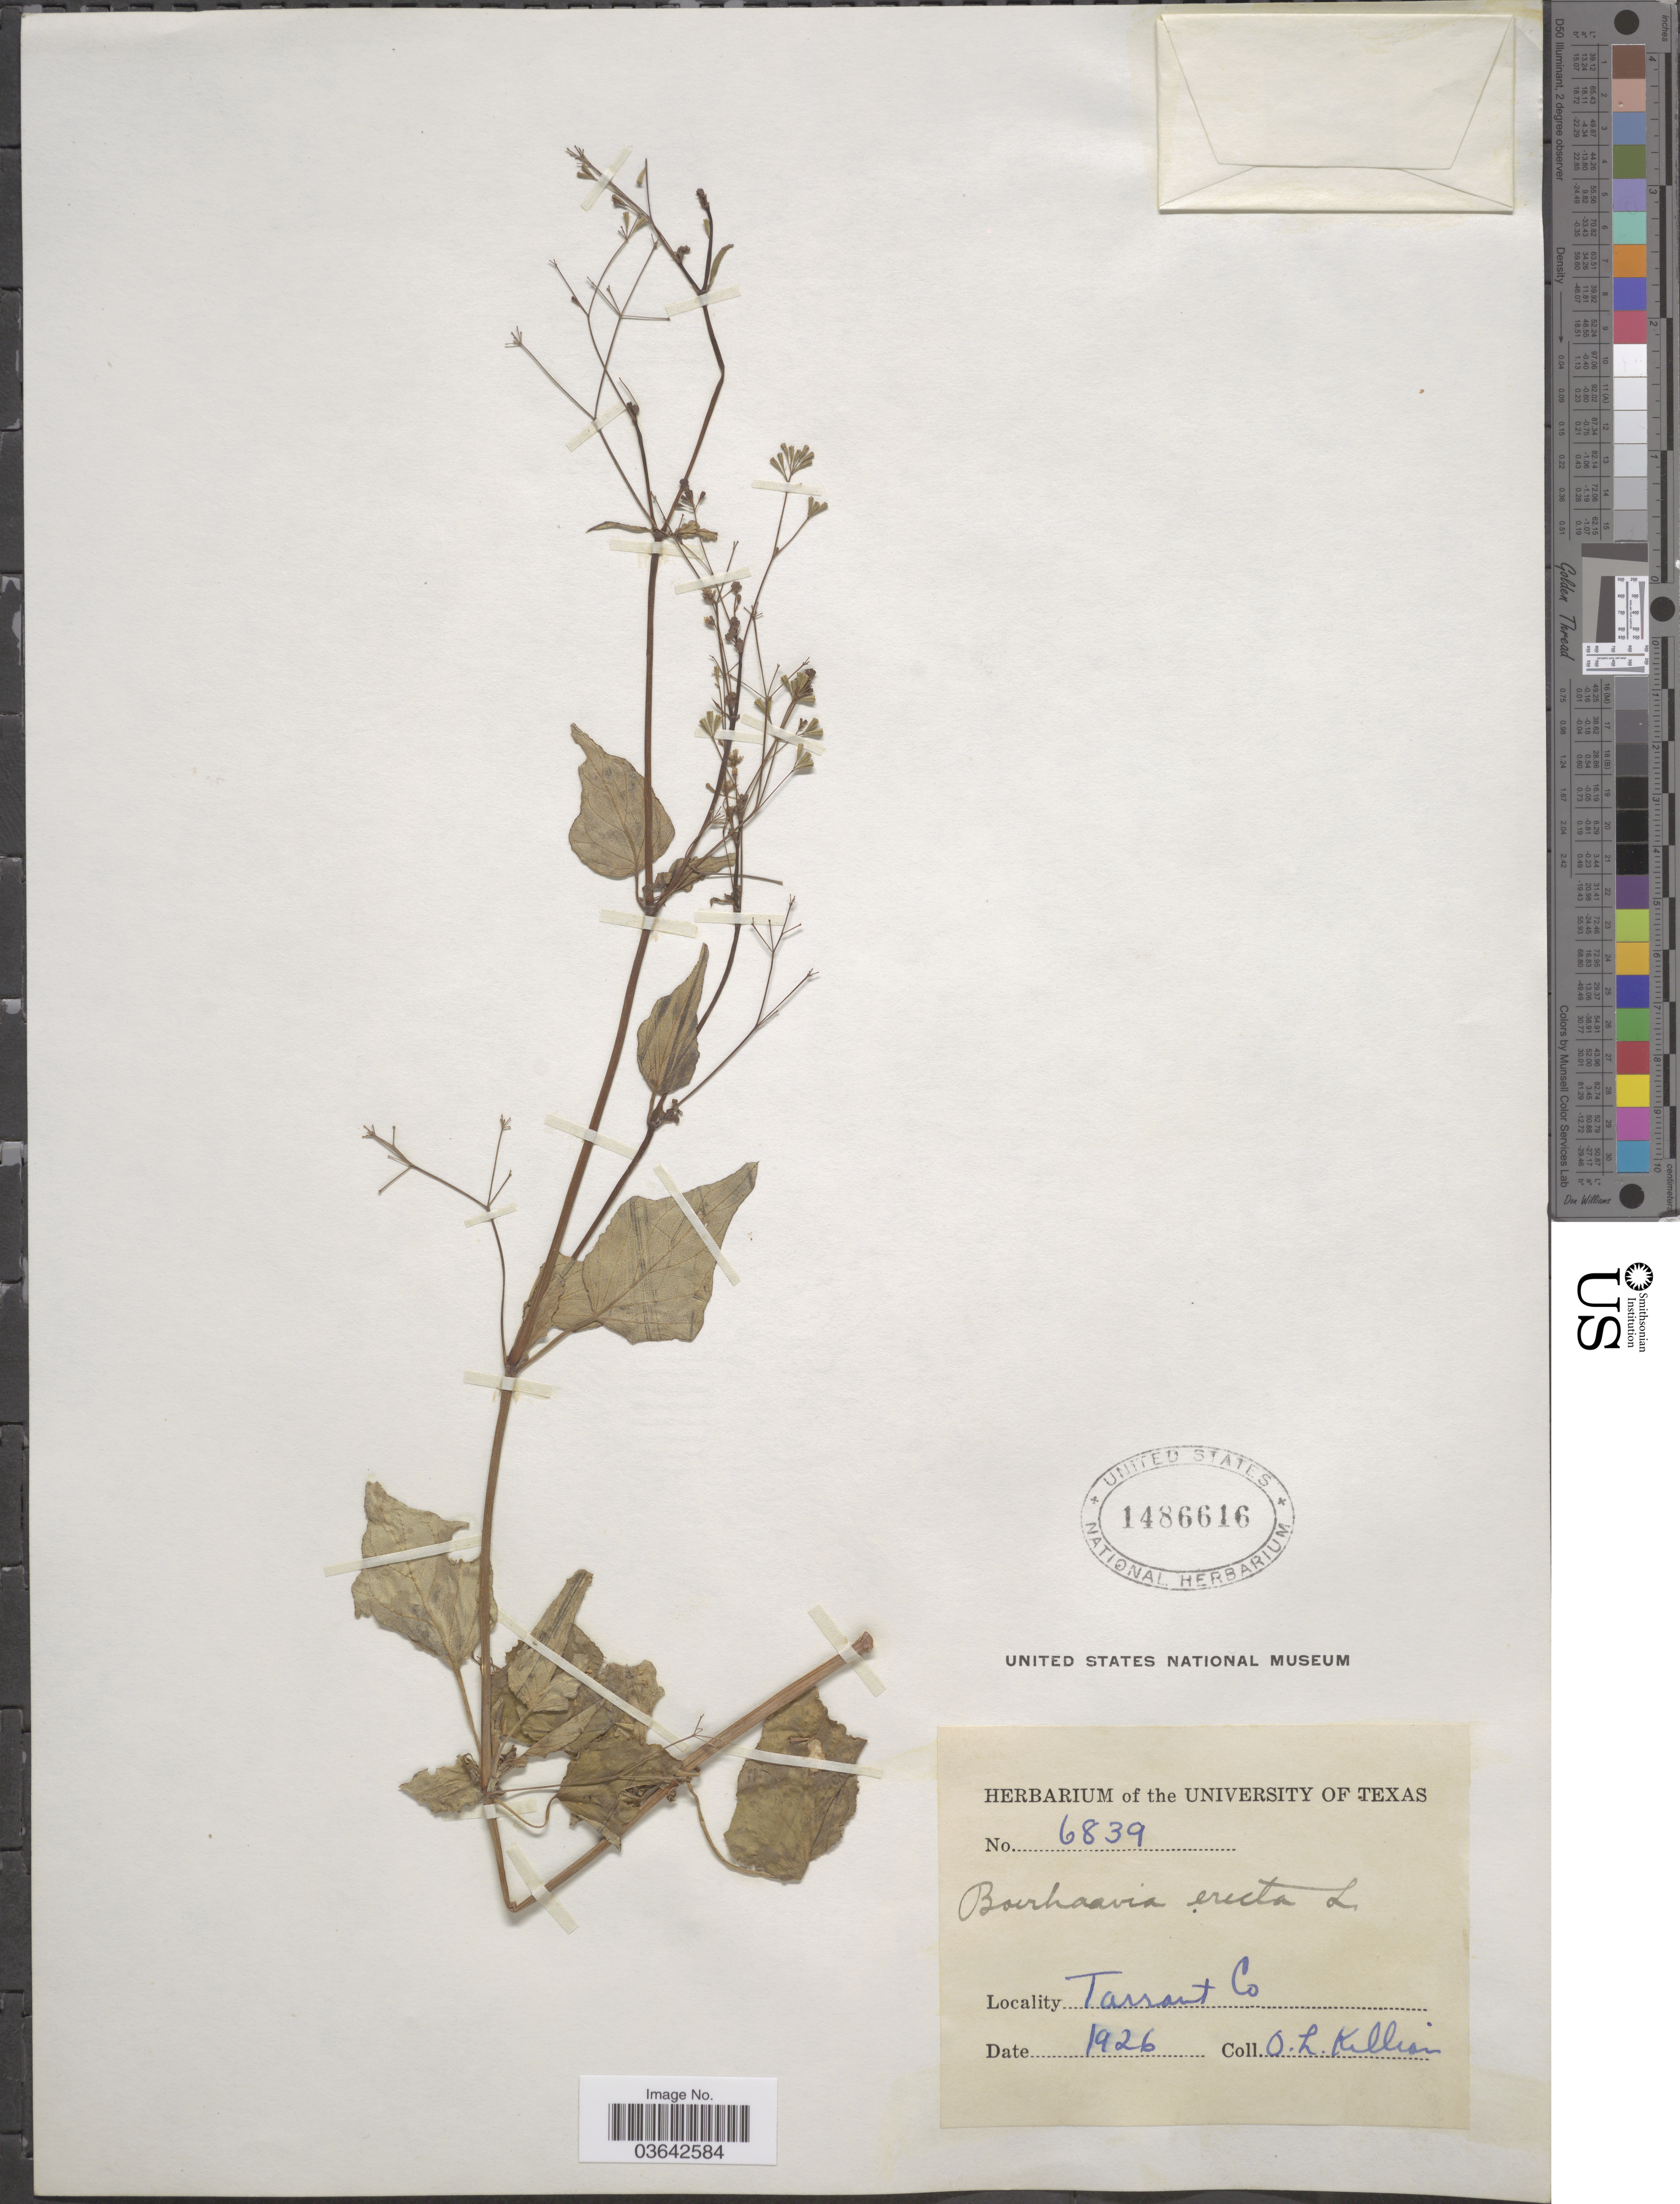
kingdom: Plantae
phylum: Tracheophyta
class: Magnoliopsida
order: Caryophyllales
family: Nyctaginaceae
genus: Boerhavia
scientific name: Boerhavia erecta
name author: L.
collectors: O. Killian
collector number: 6839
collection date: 1926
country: United States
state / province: Texas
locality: Tarrant Co.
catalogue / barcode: US 1486616